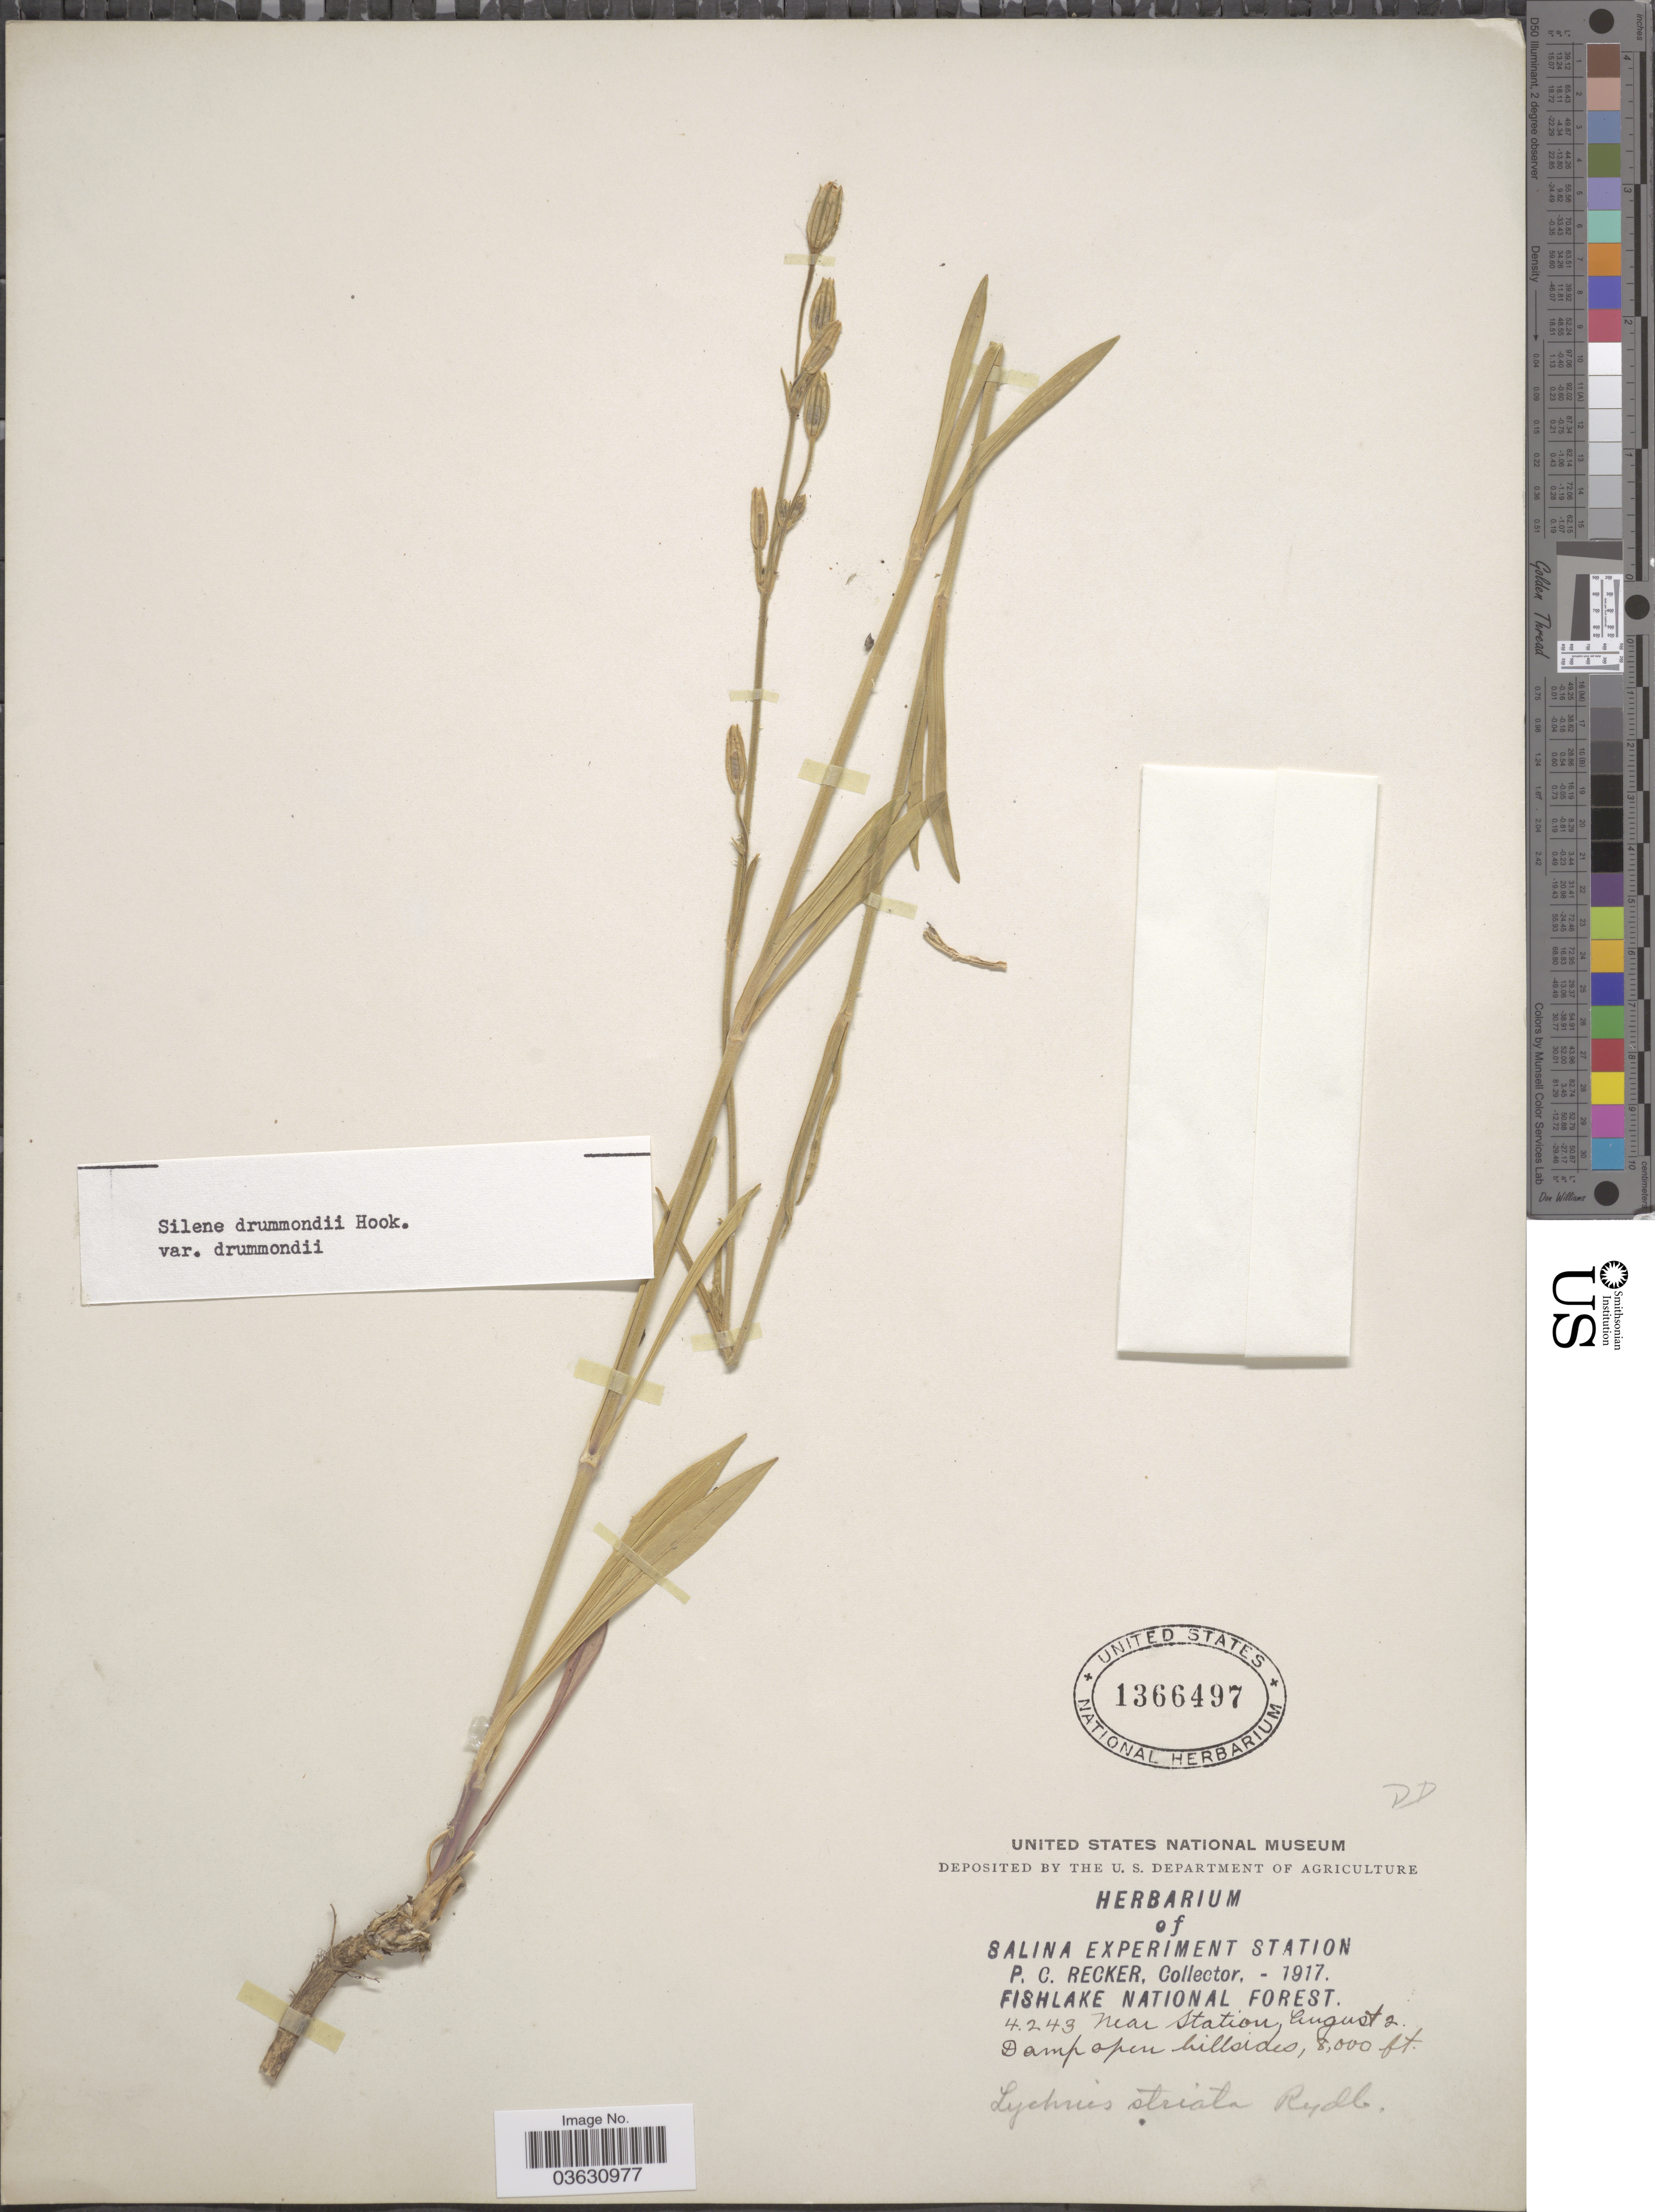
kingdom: Plantae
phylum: Tracheophyta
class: Magnoliopsida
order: Caryophyllales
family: Caryophyllaceae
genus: Silene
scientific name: Silene drummondii var. drummondii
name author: Hook.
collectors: P. Recker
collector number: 4243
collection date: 1917-08-02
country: United States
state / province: Utah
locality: Fishlake National Forest. Near station. Damp open hillsides.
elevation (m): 2438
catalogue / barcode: US 1366497